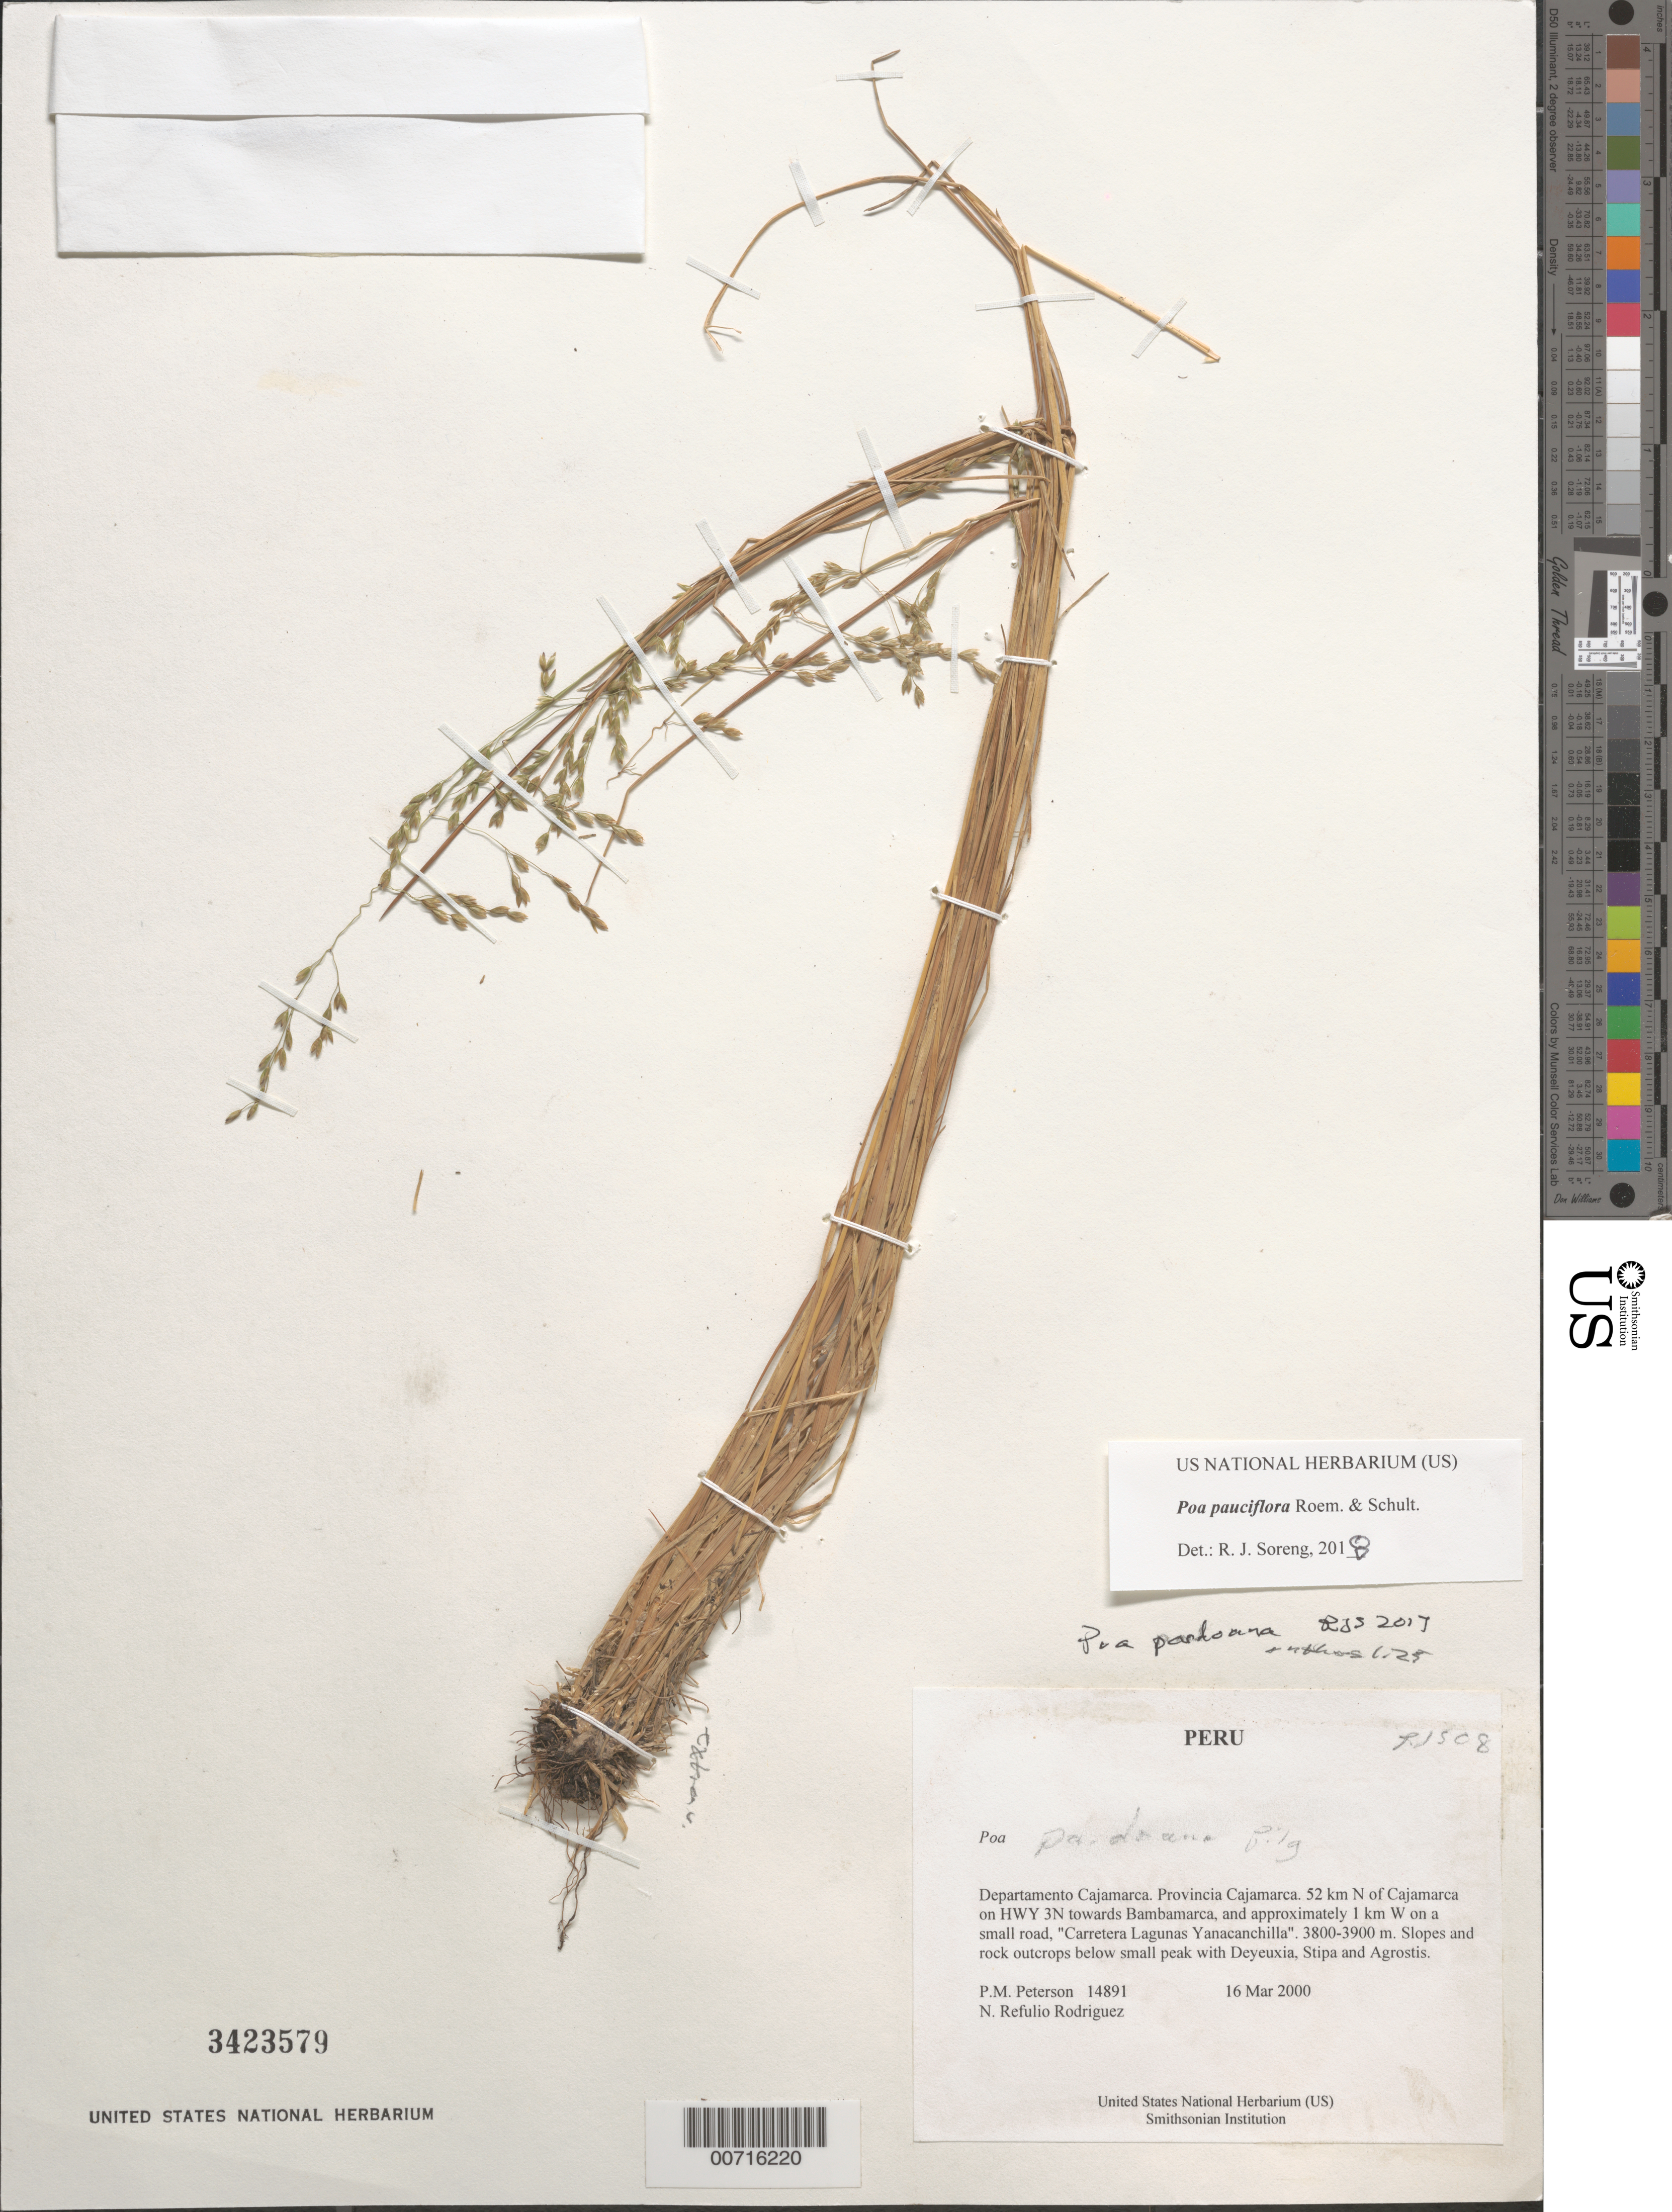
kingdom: Plantae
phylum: Tracheophyta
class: Liliopsida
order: Poales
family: Poaceae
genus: Poa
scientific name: Poa pauciflora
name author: Roem. & Schult.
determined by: Soreng, Robert J., Research Associate (BOT), Smithsonian Institution - National Museum of Natural History (UNITED STATES)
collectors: P. M. Peterson & N. Refulio-Rodríguez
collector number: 14891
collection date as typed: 16 Mar 2000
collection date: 2000-03-16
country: Peru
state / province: Cajamarca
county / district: Cajamarca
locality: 52 km N of Cajamarca on HWY 3N towards Bambamarca, and approximately 1 km W on a small road, "Carretera Lagunas Yanacanchilla".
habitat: Slopes and rock outcrops below small peak with Deyeuxia, Stipa and Agrostis.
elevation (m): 3800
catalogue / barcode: US 3423579